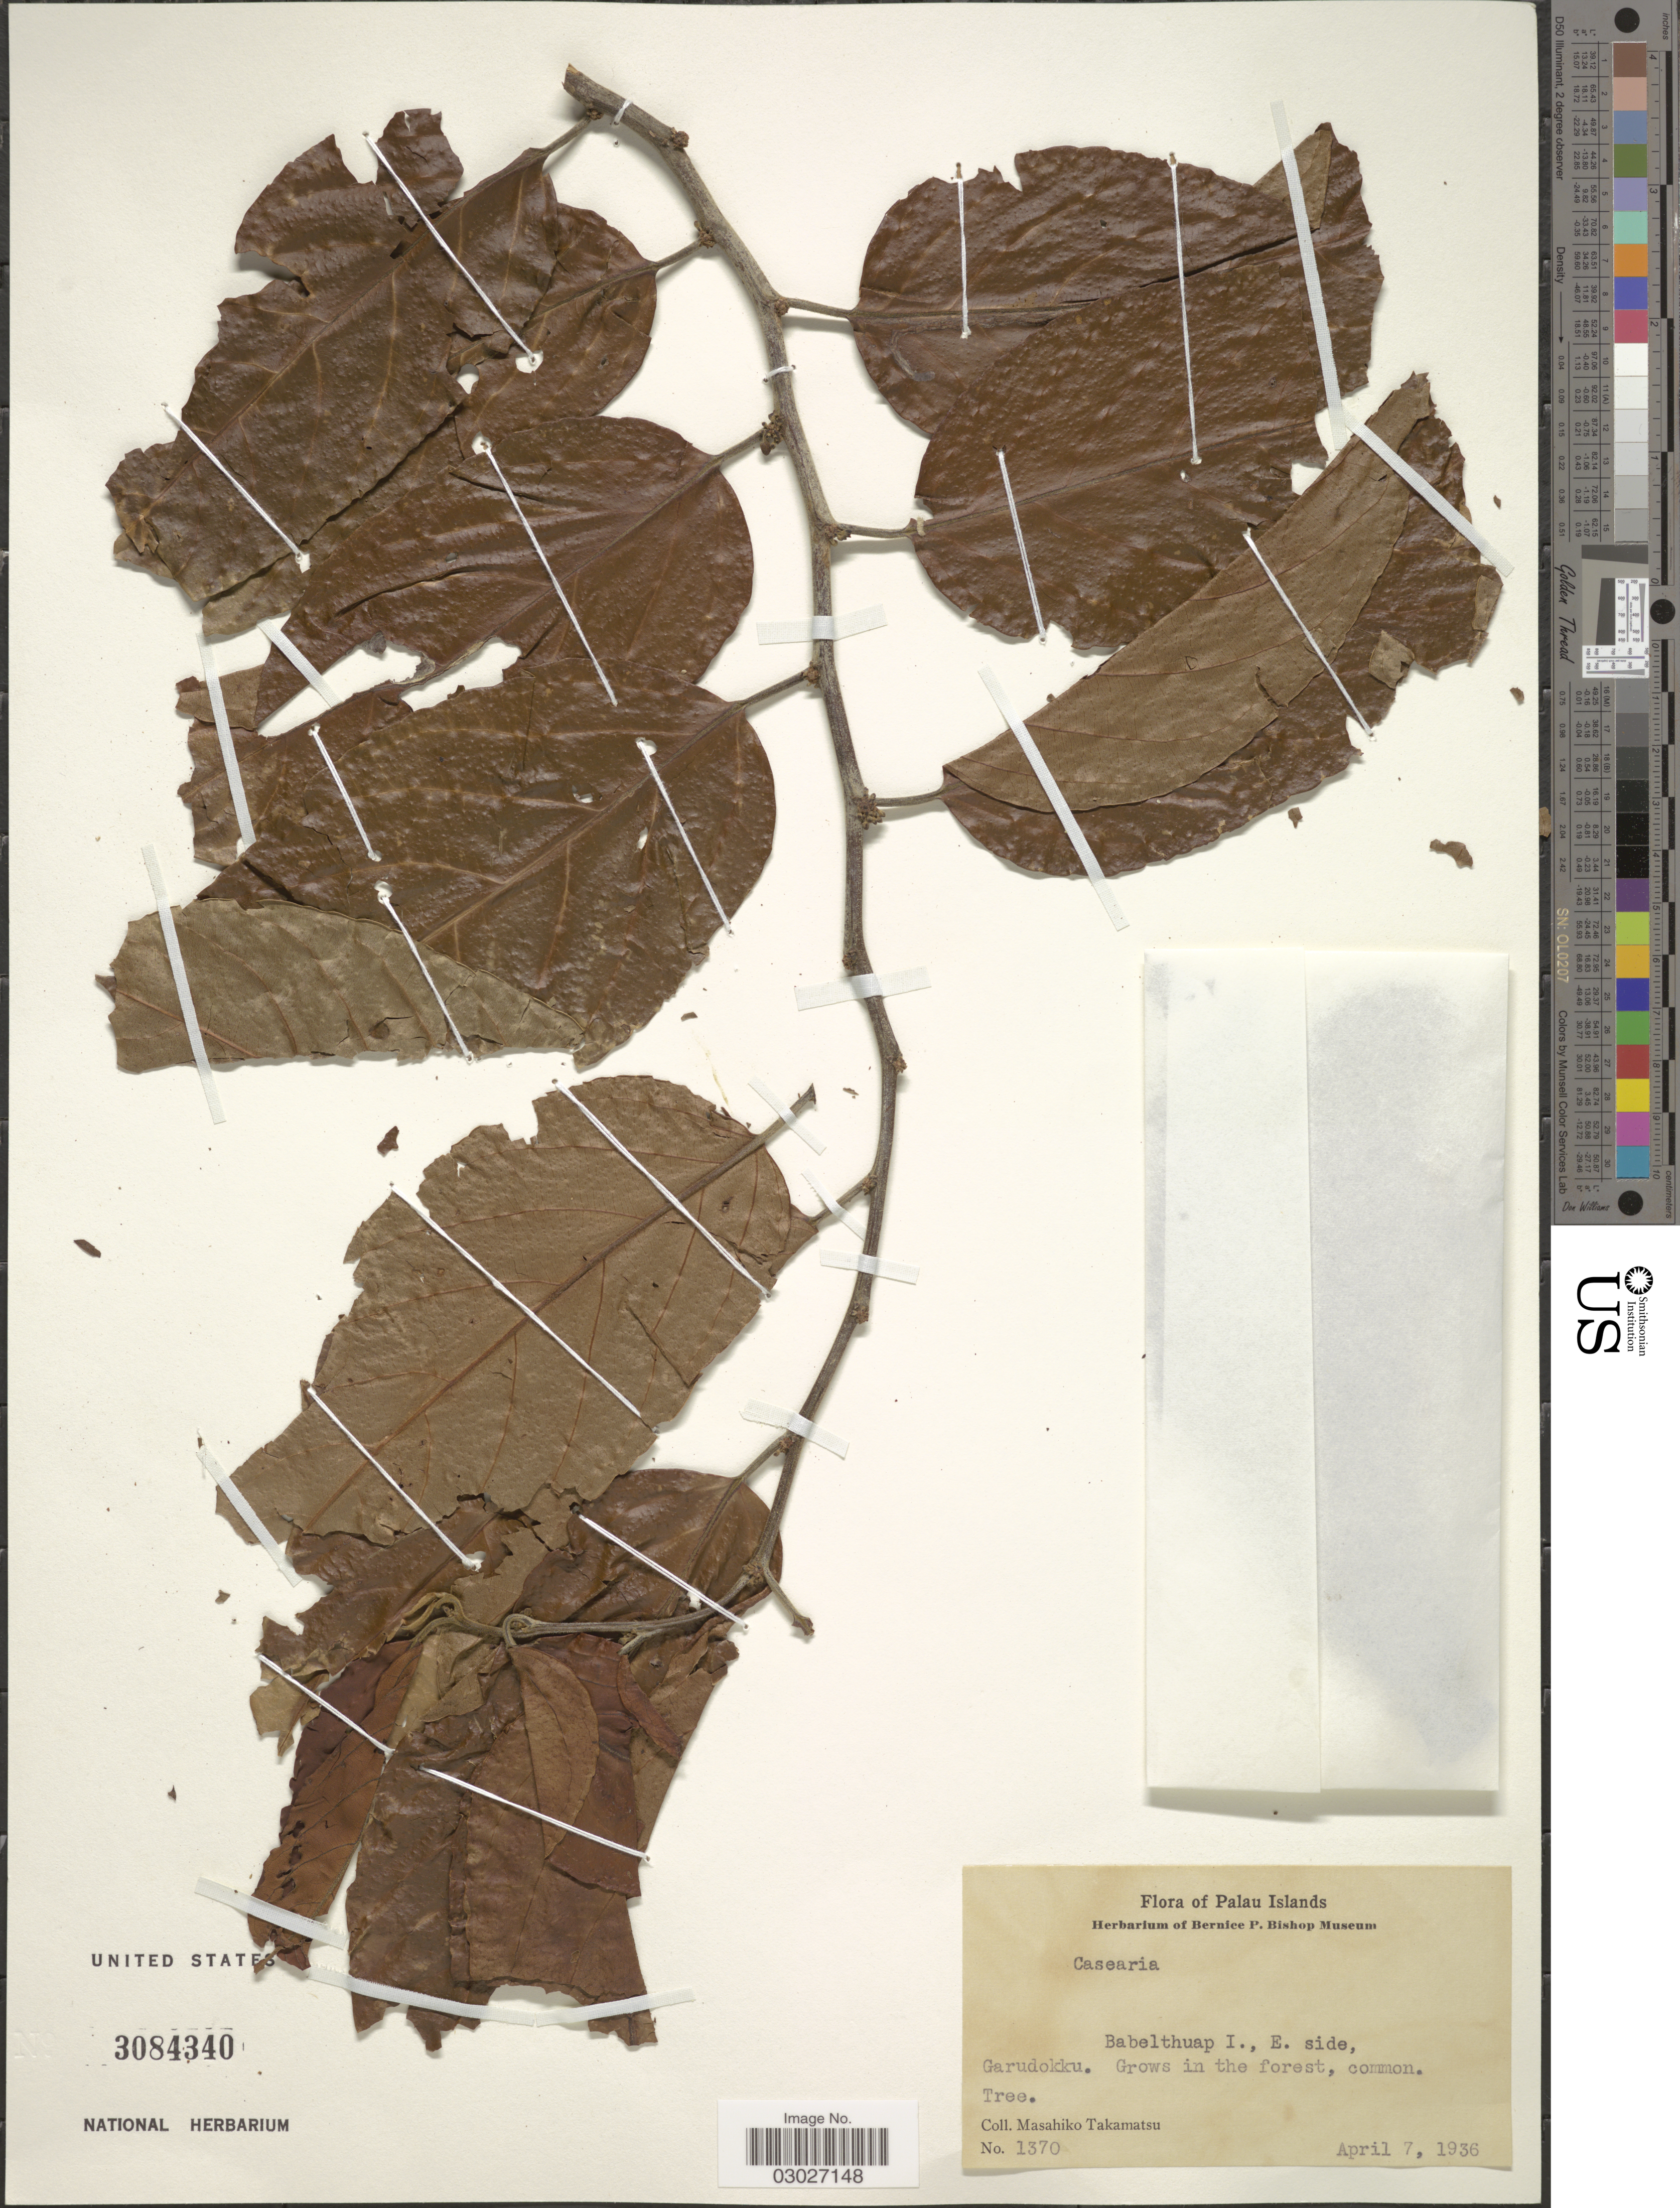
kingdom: Plantae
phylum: Tracheophyta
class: Magnoliopsida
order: Malpighiales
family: Salicaceae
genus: Casearia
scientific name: Casearia sp.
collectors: M. Takamatsu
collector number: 1370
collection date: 1936-04-07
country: Palau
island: Babeldaob [Babelthuap]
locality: Palau Islands. Babelthuap I., E. side, Garudokku.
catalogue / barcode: US 3084340